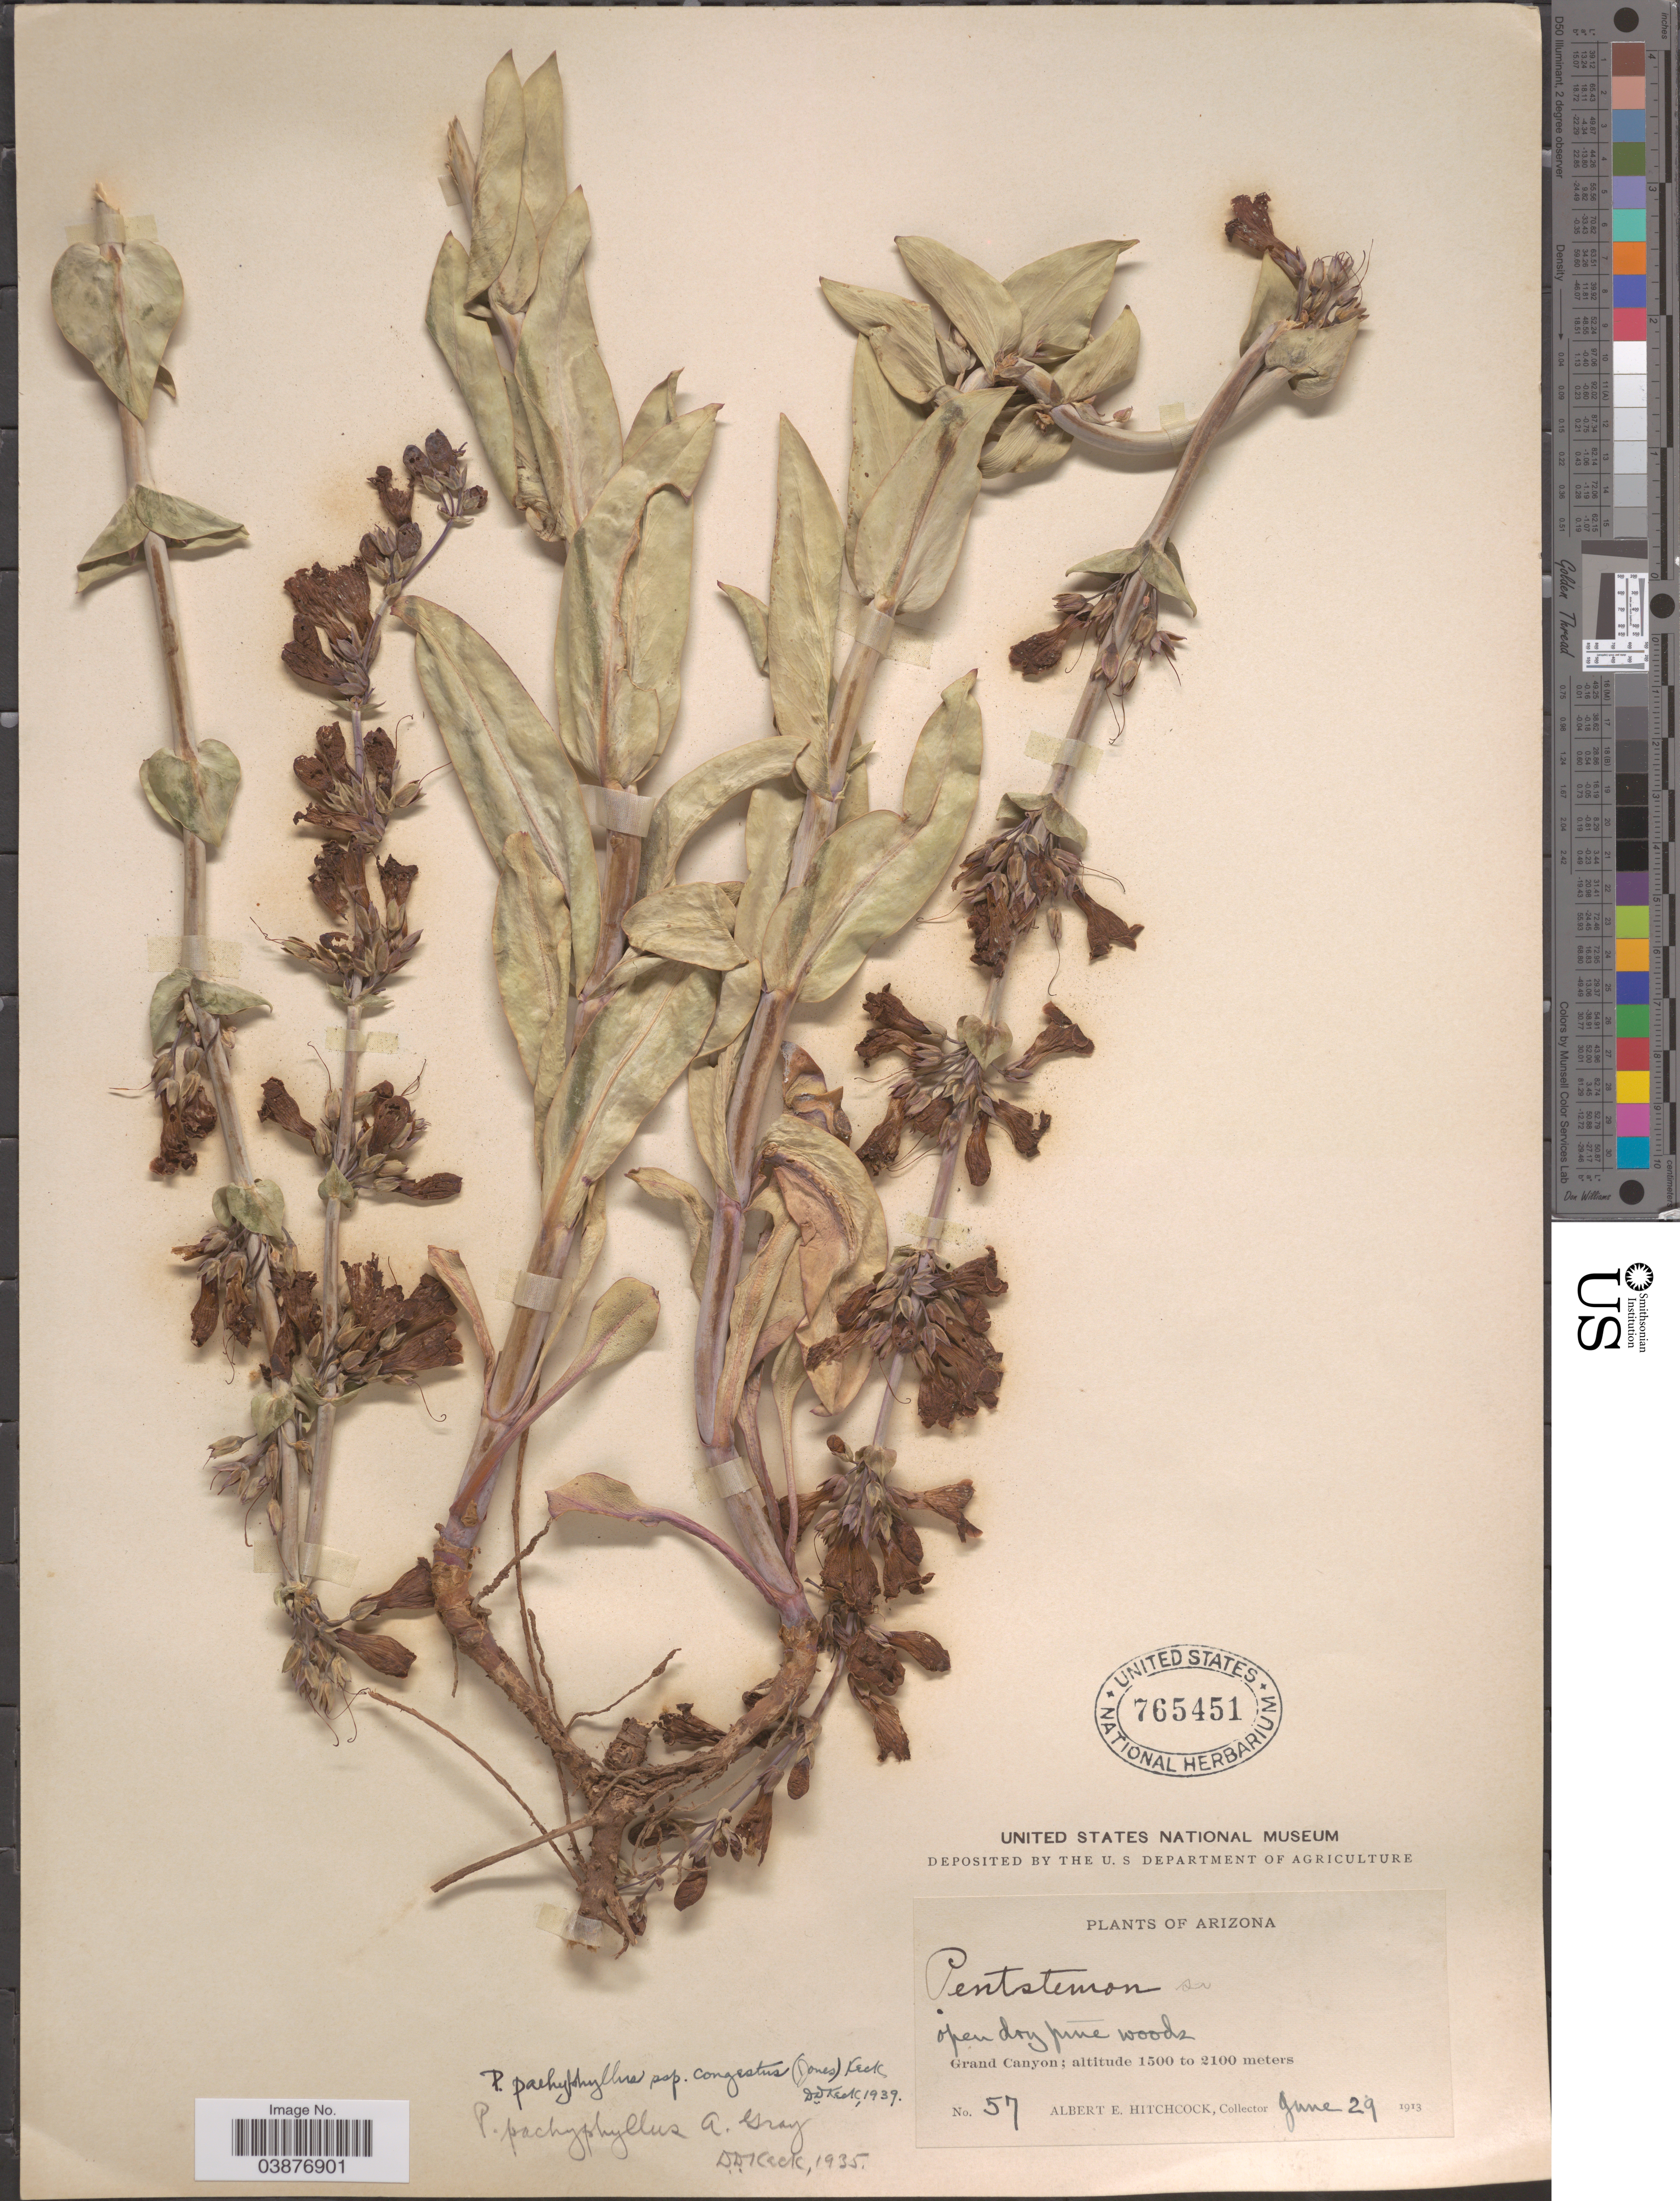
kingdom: Plantae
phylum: Tracheophyta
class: Magnoliopsida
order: Lamiales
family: Plantaginaceae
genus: Penstemon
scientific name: Penstemon pachyphyllus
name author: A. Gray ex Rydb.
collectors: A. Hitchcock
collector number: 57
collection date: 1913-06-29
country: United States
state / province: Arizona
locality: Grand Canyon.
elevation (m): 1500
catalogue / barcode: US 765451